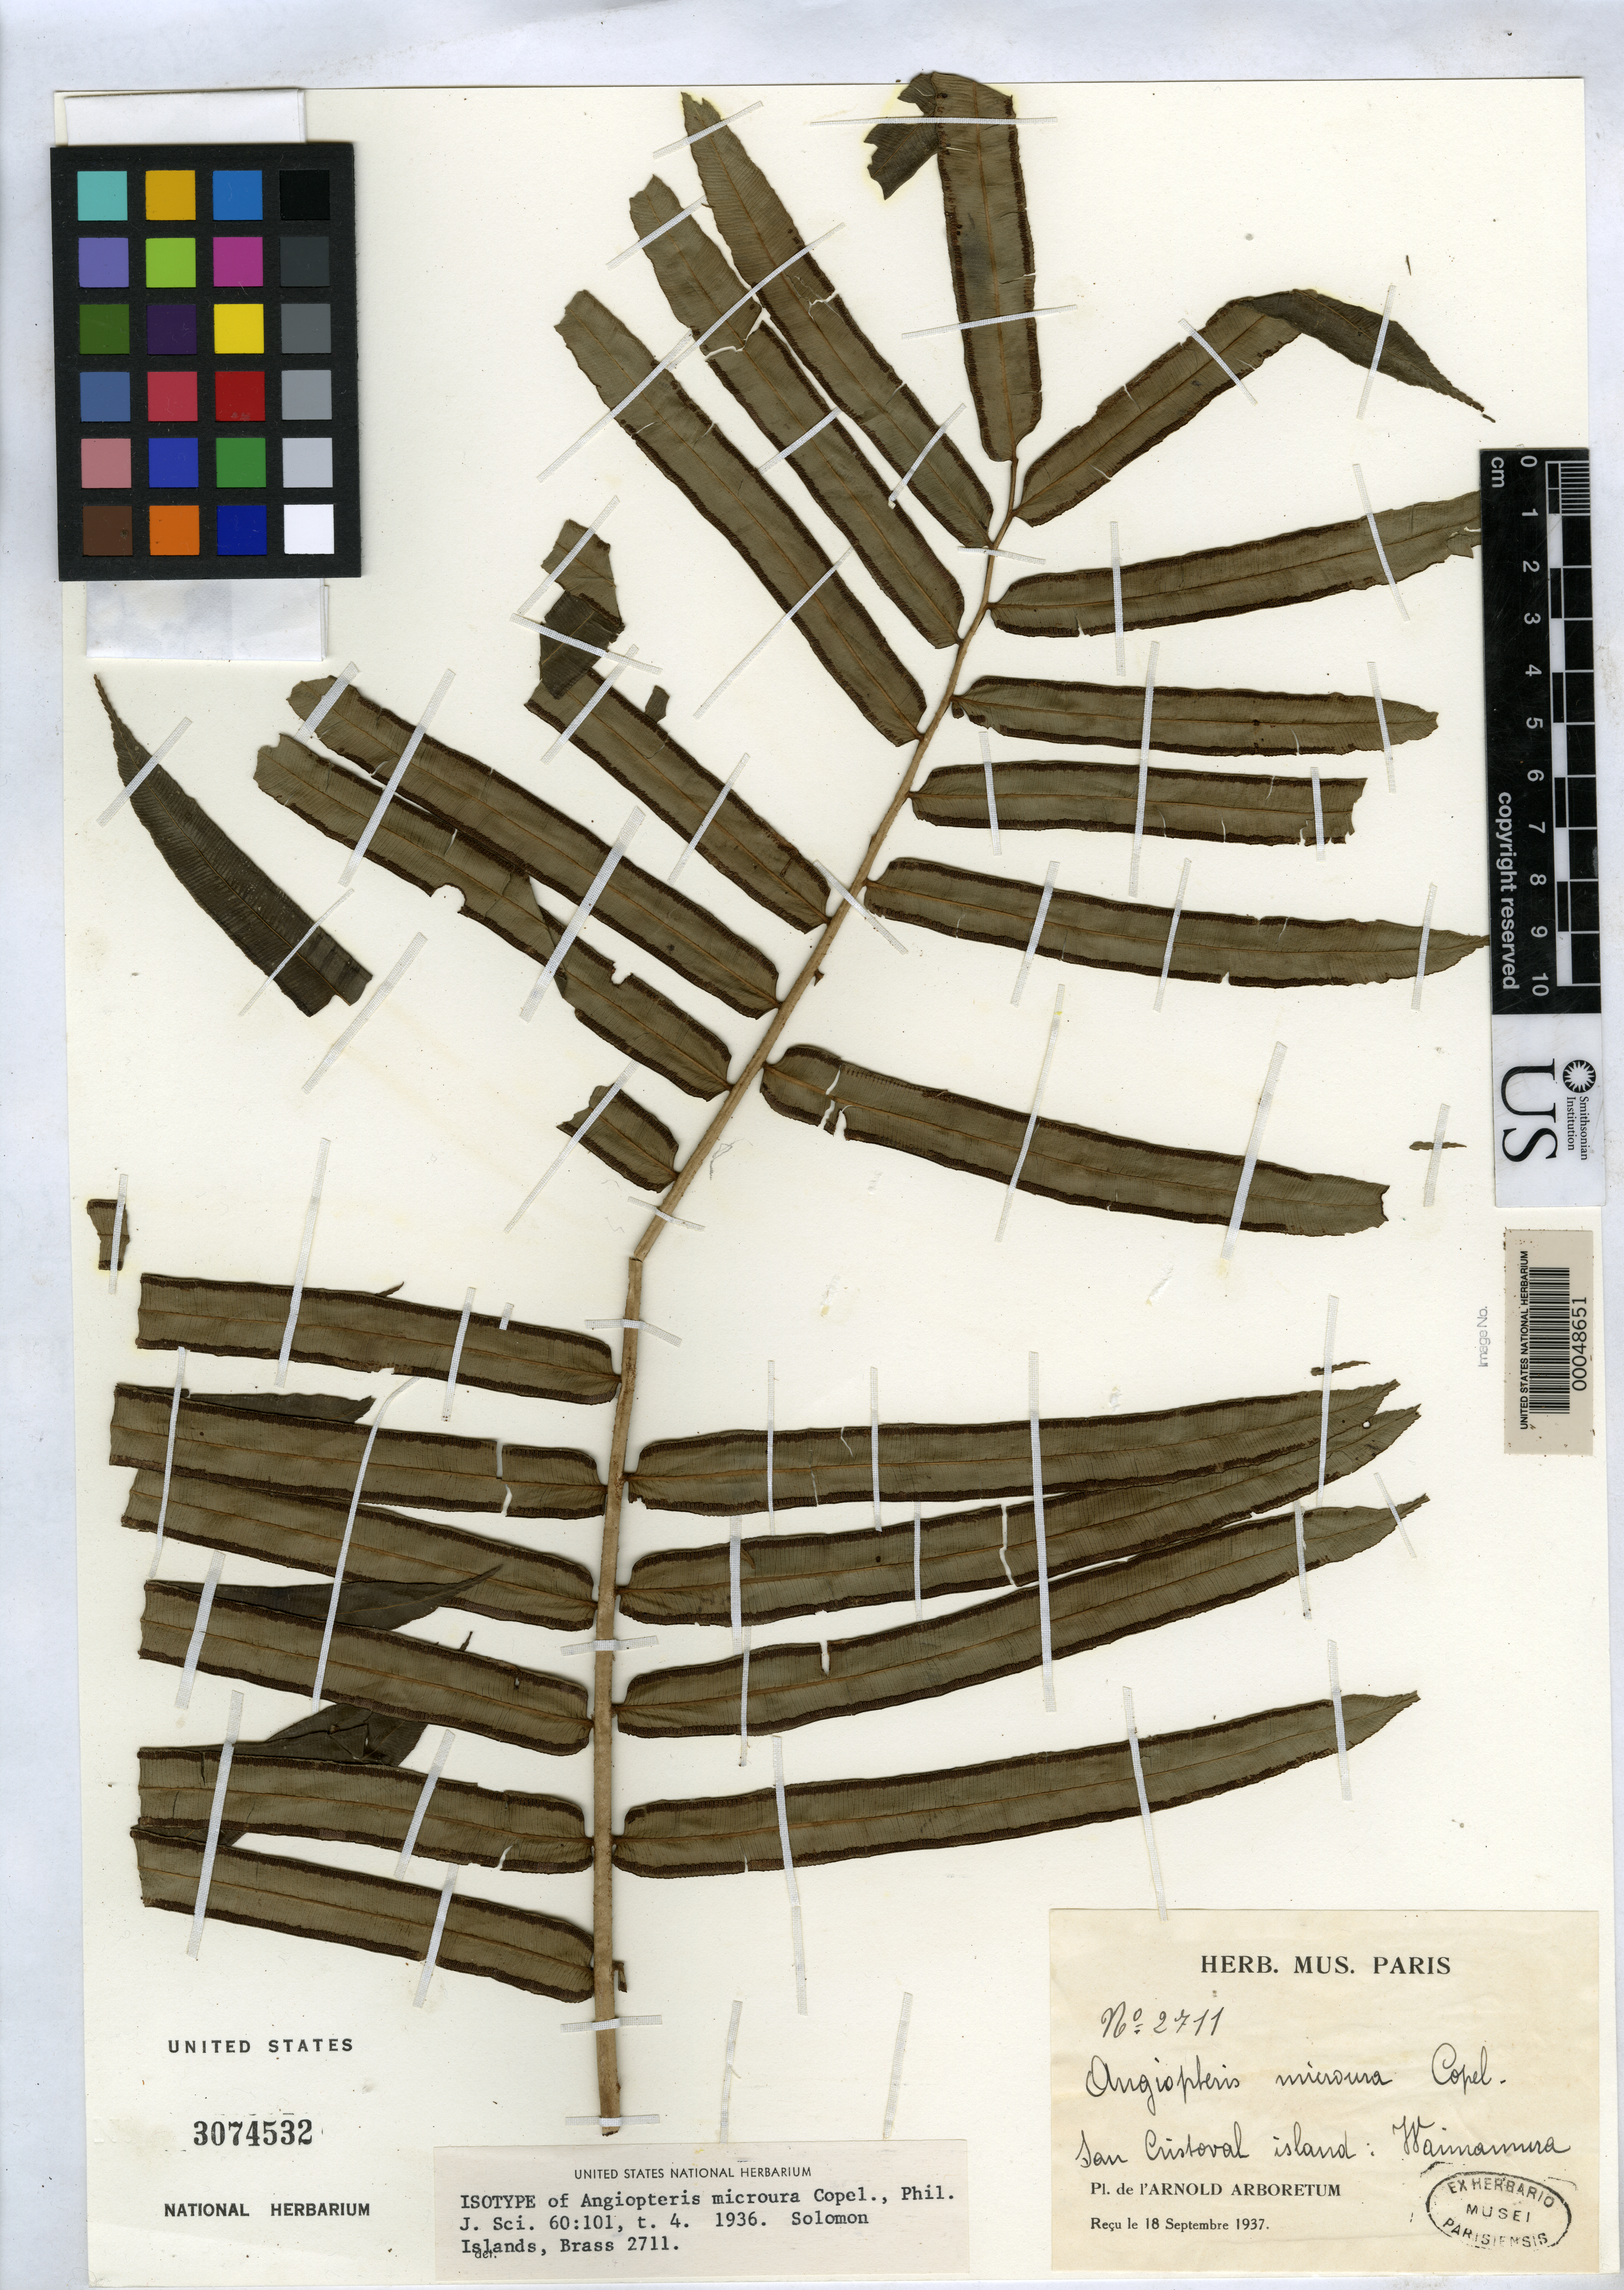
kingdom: Plantae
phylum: Tracheophyta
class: Polypodiopsida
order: Marattiales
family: Marattiaceae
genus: Angiopteris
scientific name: Angiopteris microura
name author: Copel.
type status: Isotype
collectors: L. J. Brass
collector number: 2711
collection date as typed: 1932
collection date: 1932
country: Solomon Islands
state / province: Makira-Ulawa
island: San Cristobal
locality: Waimamura.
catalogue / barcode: US 3074532